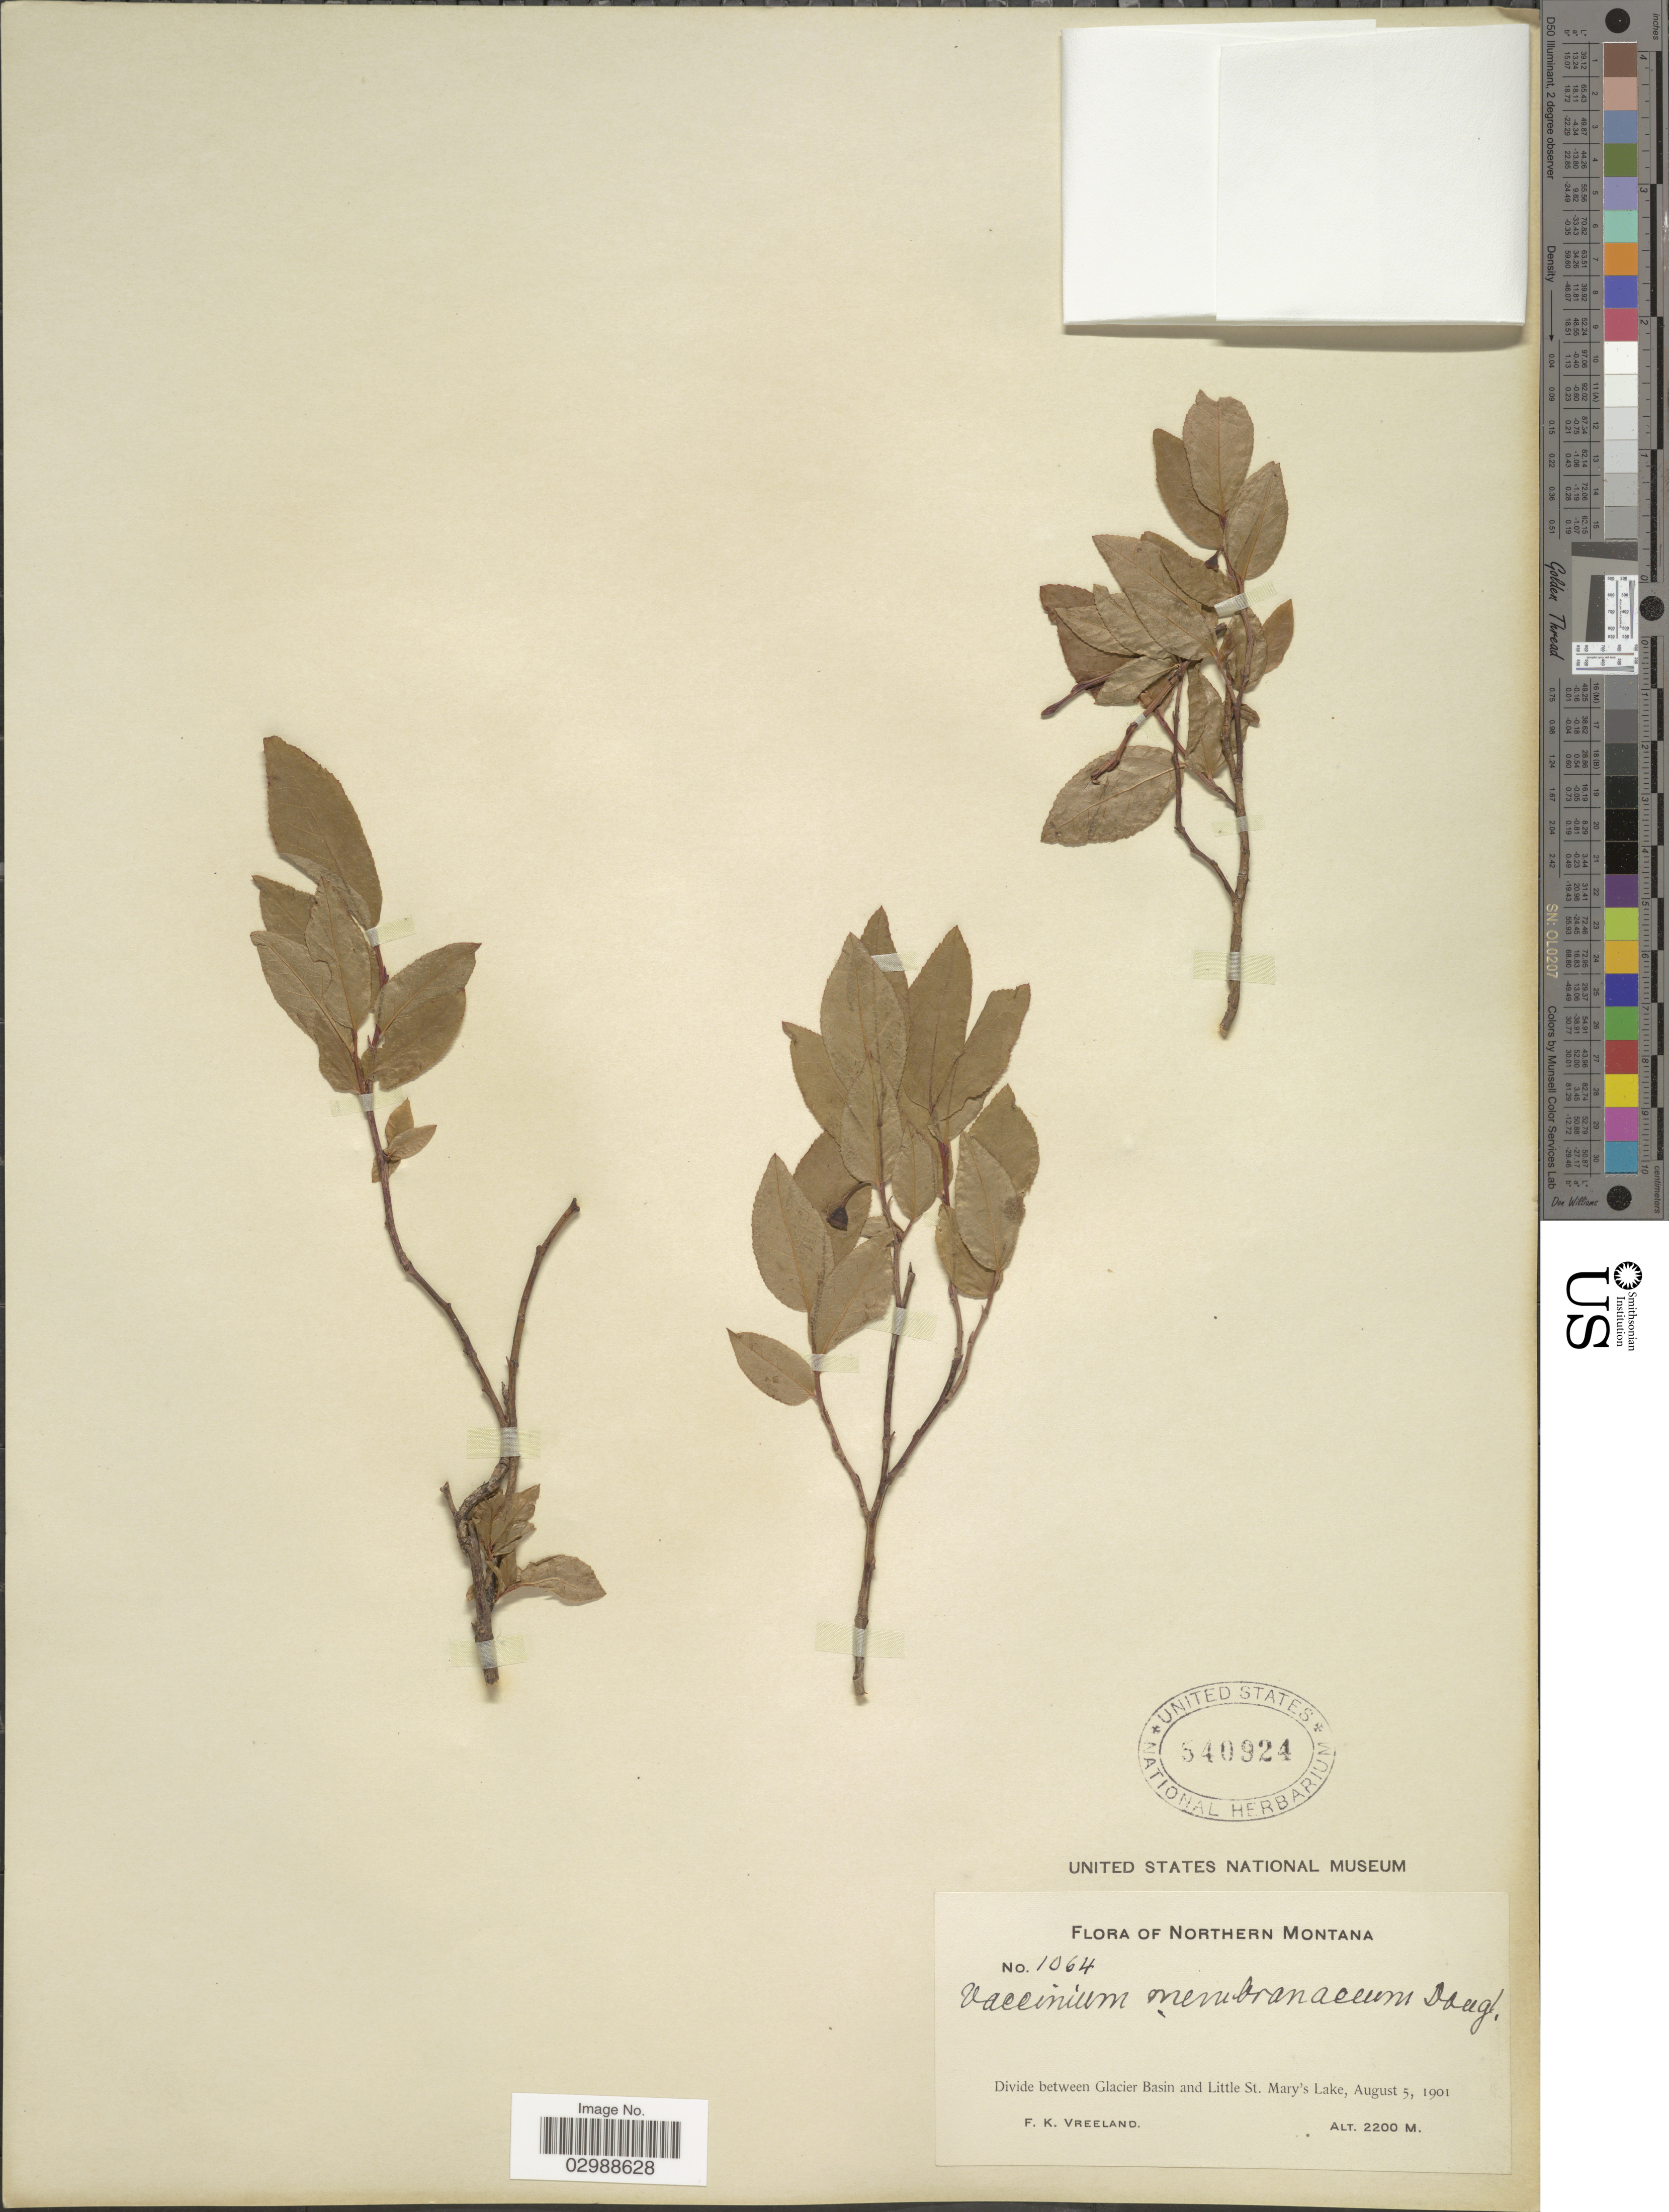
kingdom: Plantae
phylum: Tracheophyta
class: Magnoliopsida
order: Ericales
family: Ericaceae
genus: Vaccinium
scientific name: Vaccinium membranaceum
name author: Douglas ex Torr.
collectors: F. Vreeland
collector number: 1064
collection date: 1901-08-05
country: United States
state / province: Montana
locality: Northern Montana. Divide between Glacier Basin and Little St. Mary's Lake.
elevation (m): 2200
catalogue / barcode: US 540924